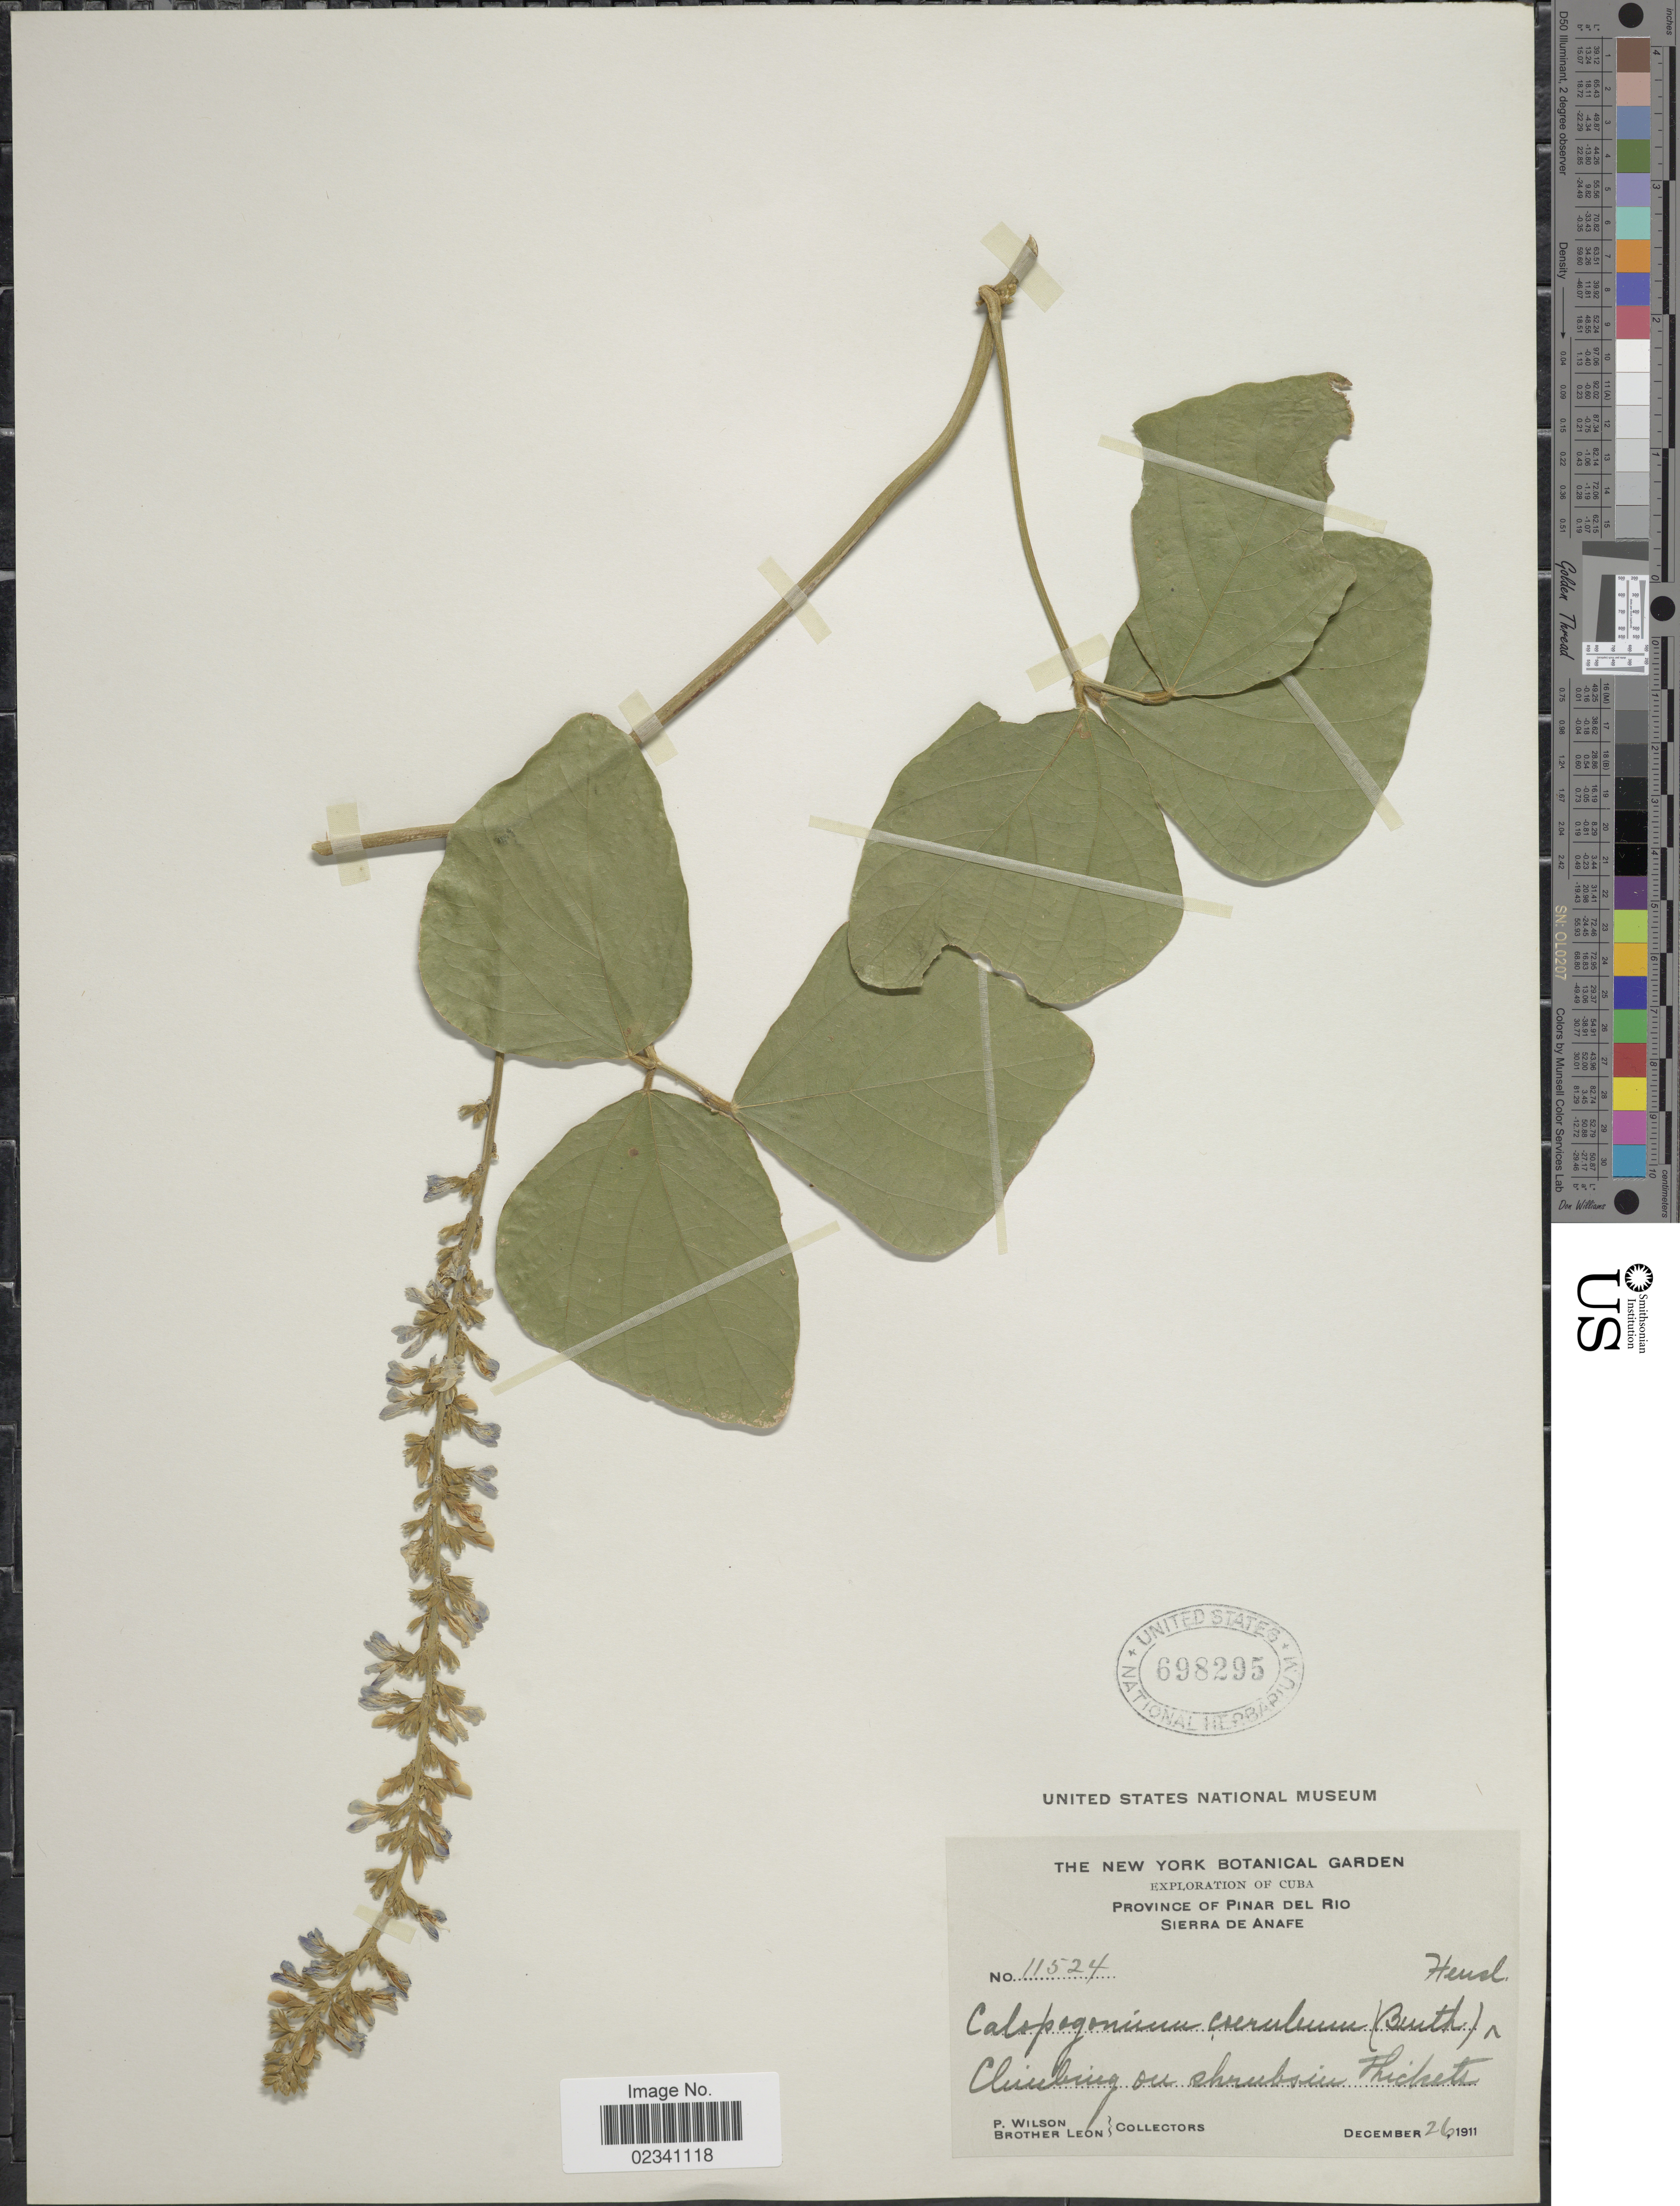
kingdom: Plantae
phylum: Tracheophyta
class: Magnoliopsida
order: Fabales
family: Fabaceae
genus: Calopogonium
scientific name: Calopogonium caeruleum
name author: (Benth.) C. Wright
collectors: P. Wilson & Bro. León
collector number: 11524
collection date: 1911-12-26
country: Cuba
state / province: Pinar del Río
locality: Sierra de Anafe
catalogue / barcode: US 698295